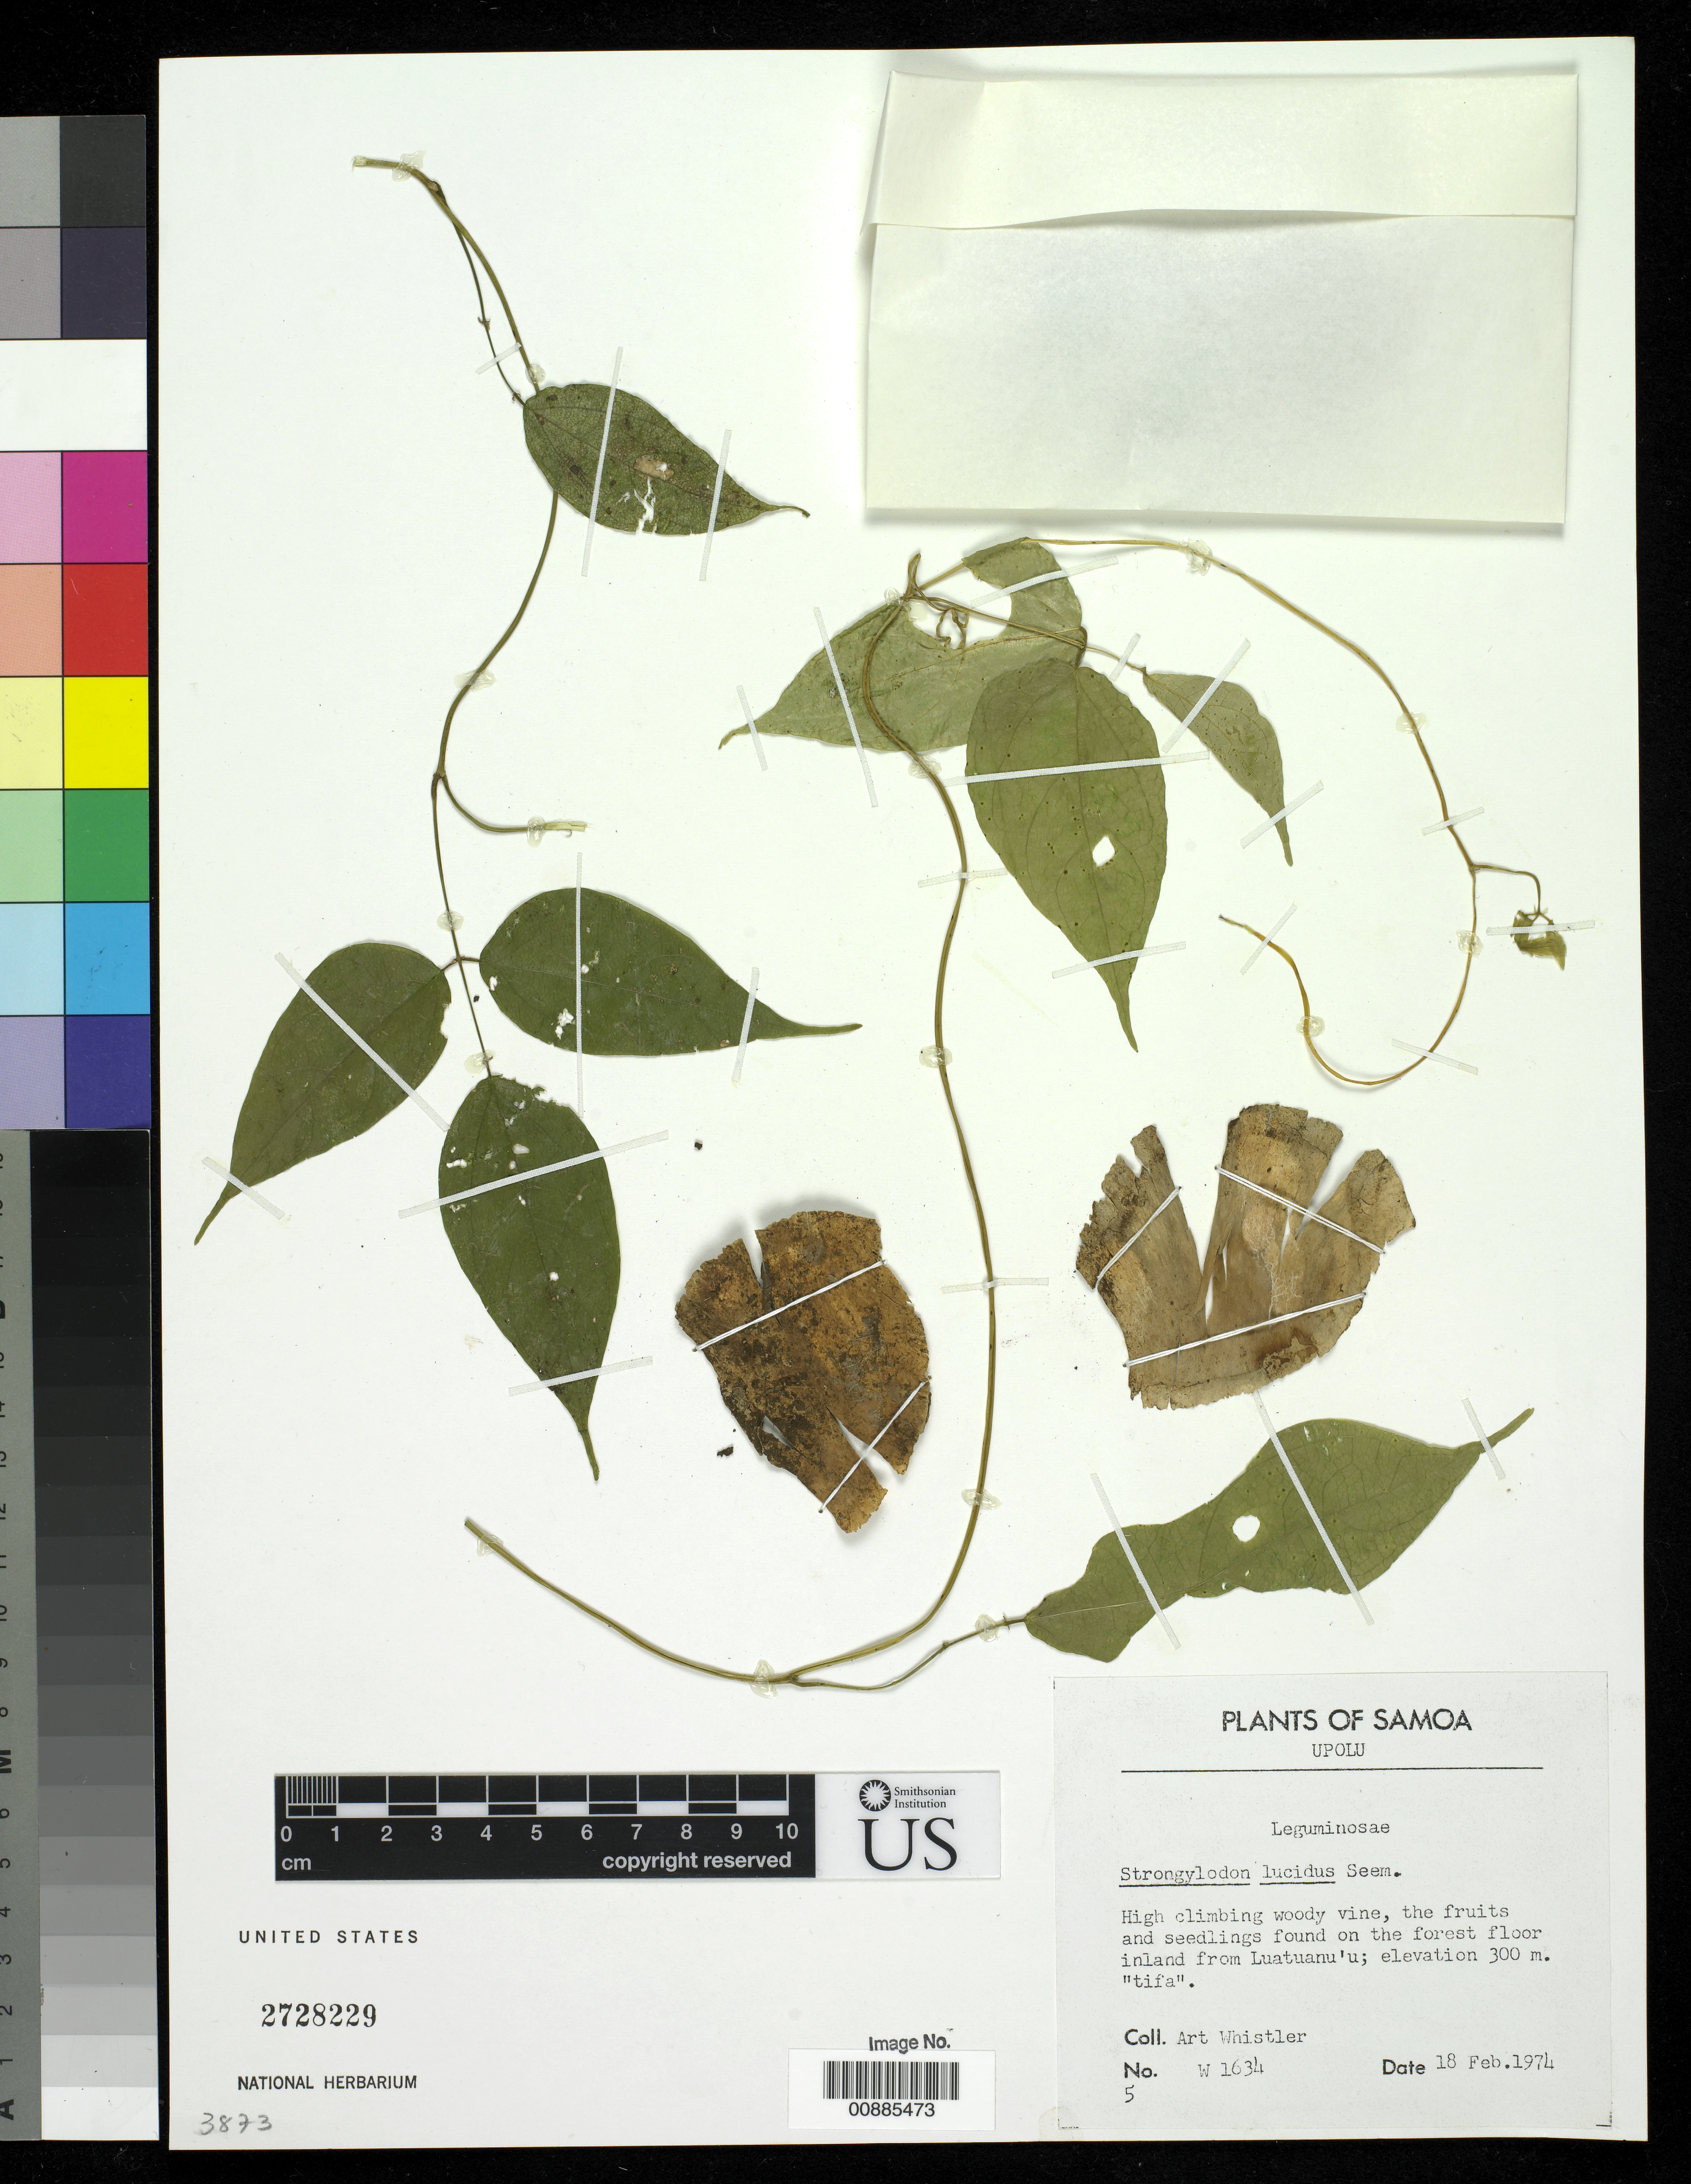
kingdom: Plantae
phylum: Tracheophyta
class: Magnoliopsida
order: Fabales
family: Fabaceae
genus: Strongylodon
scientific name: Strongylodon lucidus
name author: (G. Forst.) Seem.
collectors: A. Whistler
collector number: W 1634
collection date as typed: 18 Feb 1974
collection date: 1974-02-18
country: Samoa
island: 'Upolu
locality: inland from Luatuanu'u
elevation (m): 300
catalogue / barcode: US 2728229